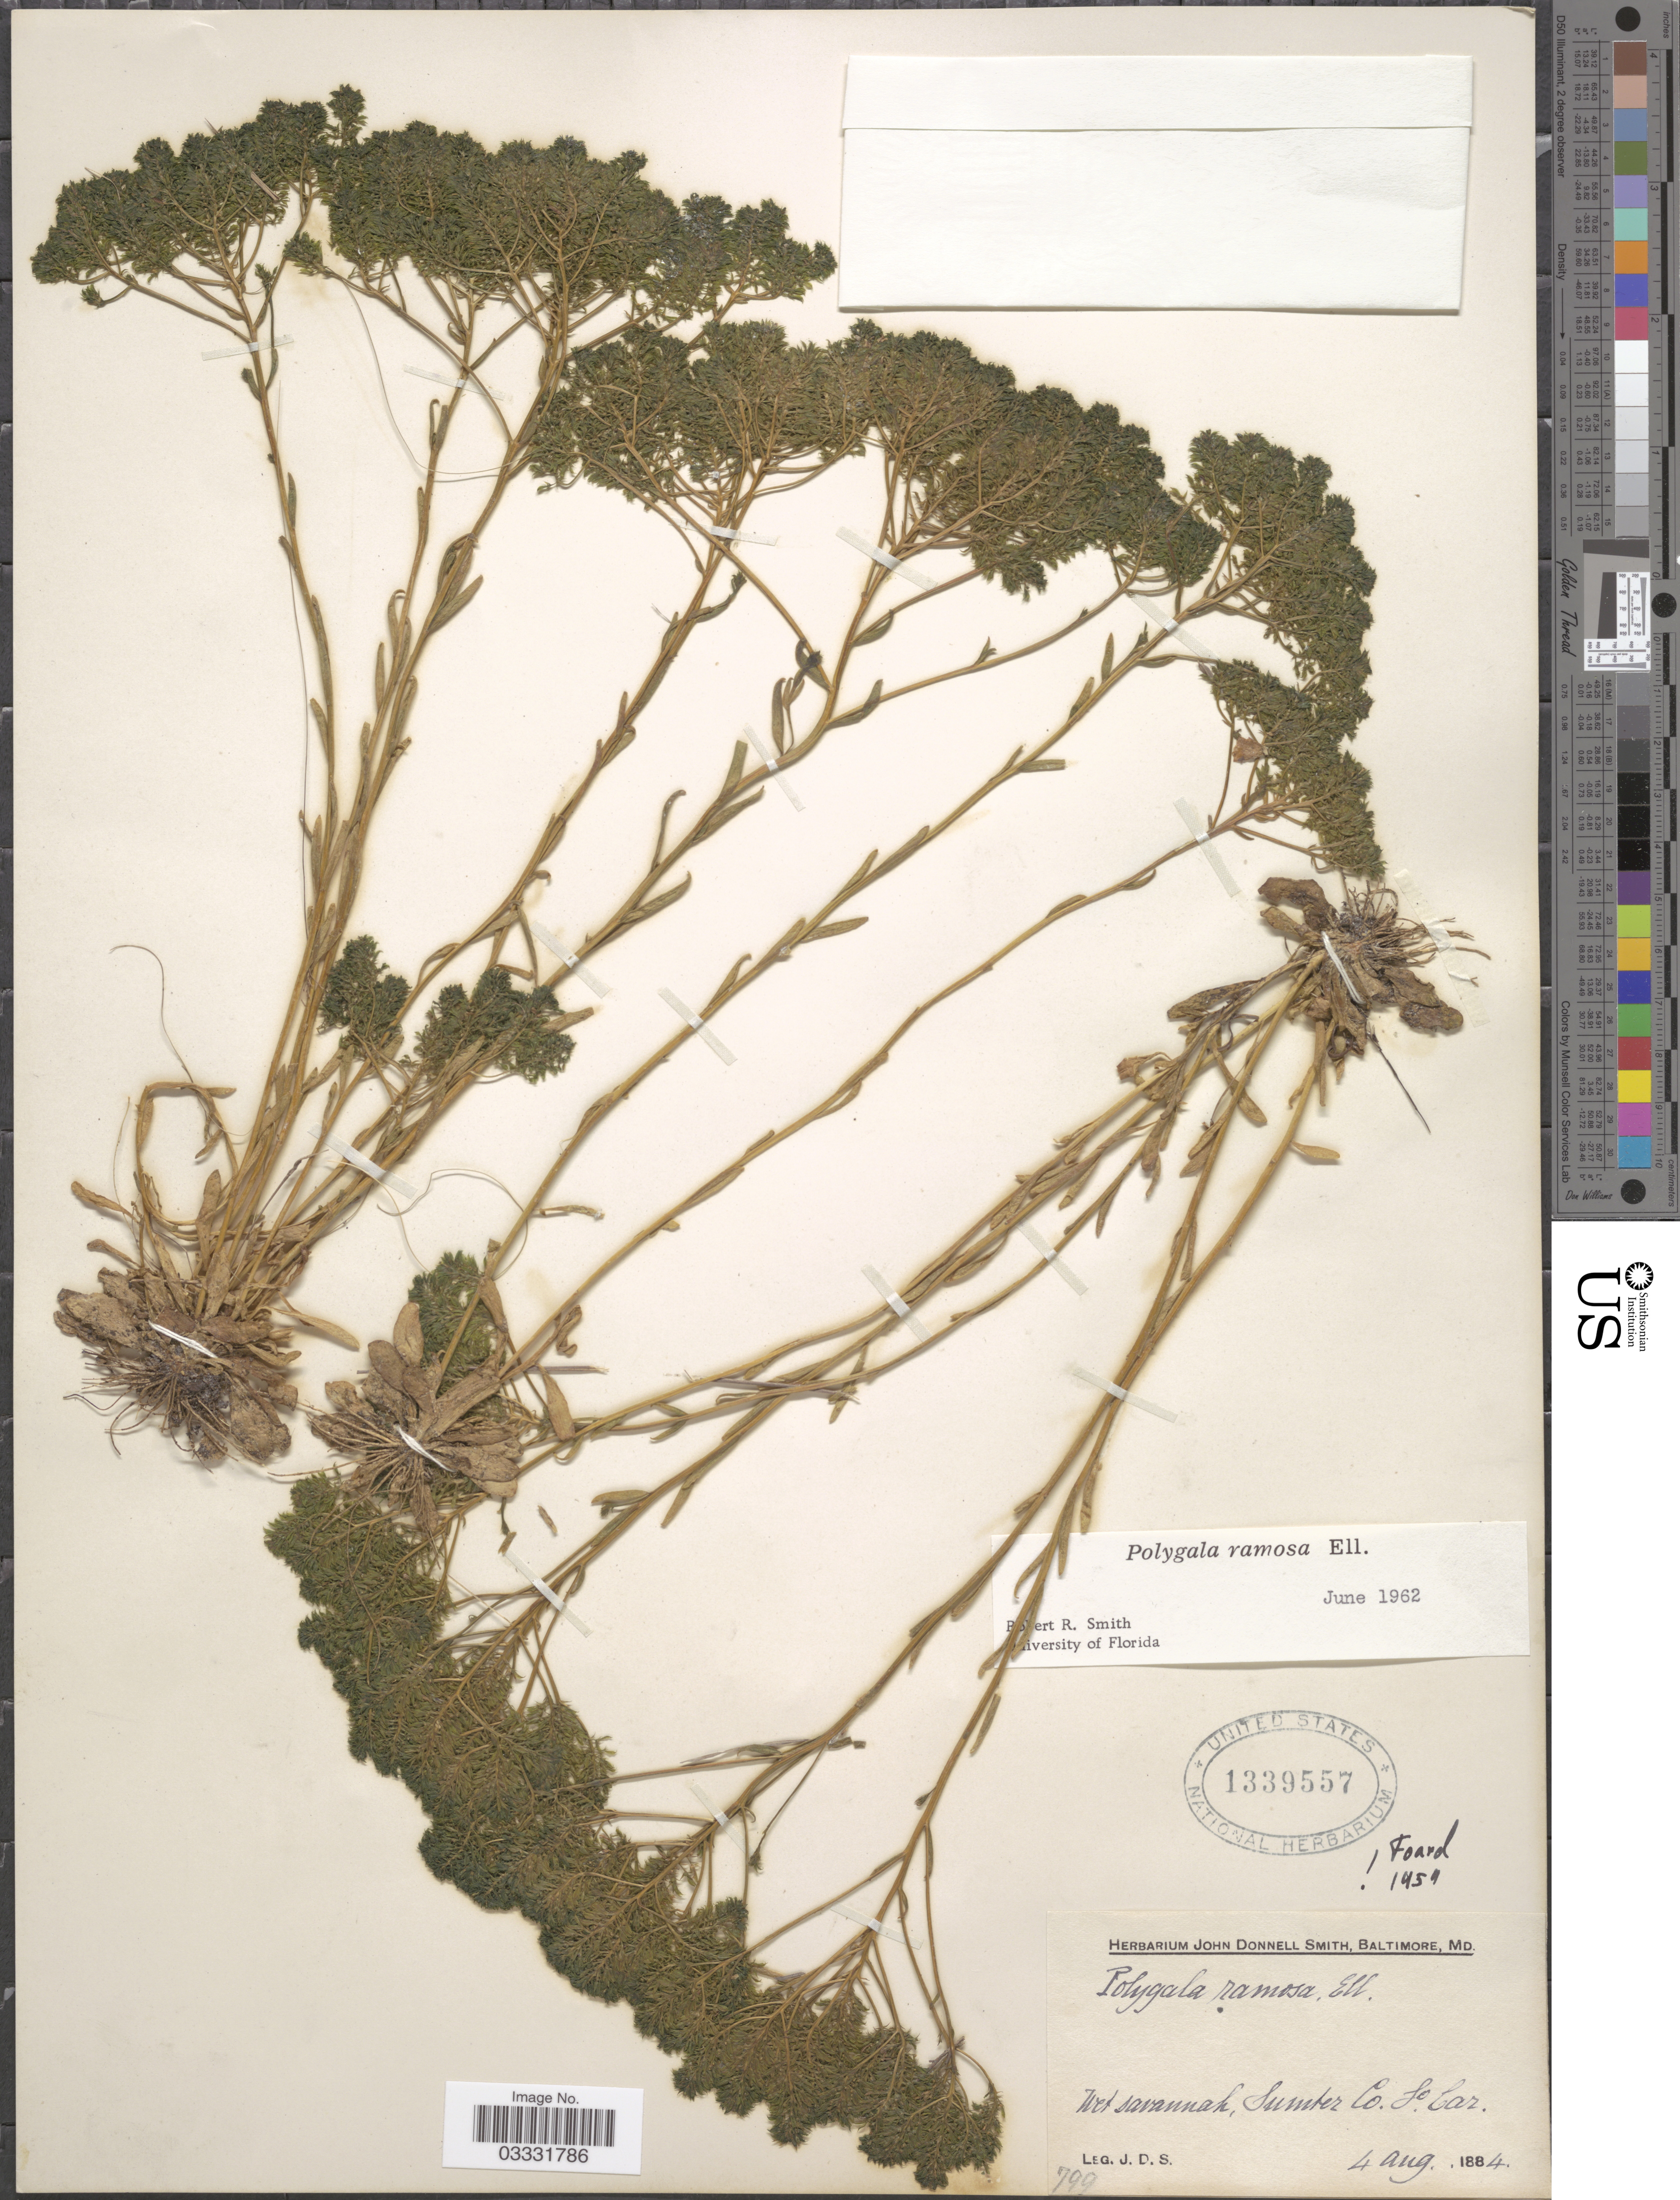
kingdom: Plantae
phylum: Tracheophyta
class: Magnoliopsida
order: Fabales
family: Polygalaceae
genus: Polygala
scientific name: Polygala ramosa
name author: Elliott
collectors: J. Donnell Smith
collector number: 799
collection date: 1884-08-04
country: United States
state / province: South Carolina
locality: Sumter Co.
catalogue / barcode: US 1339557